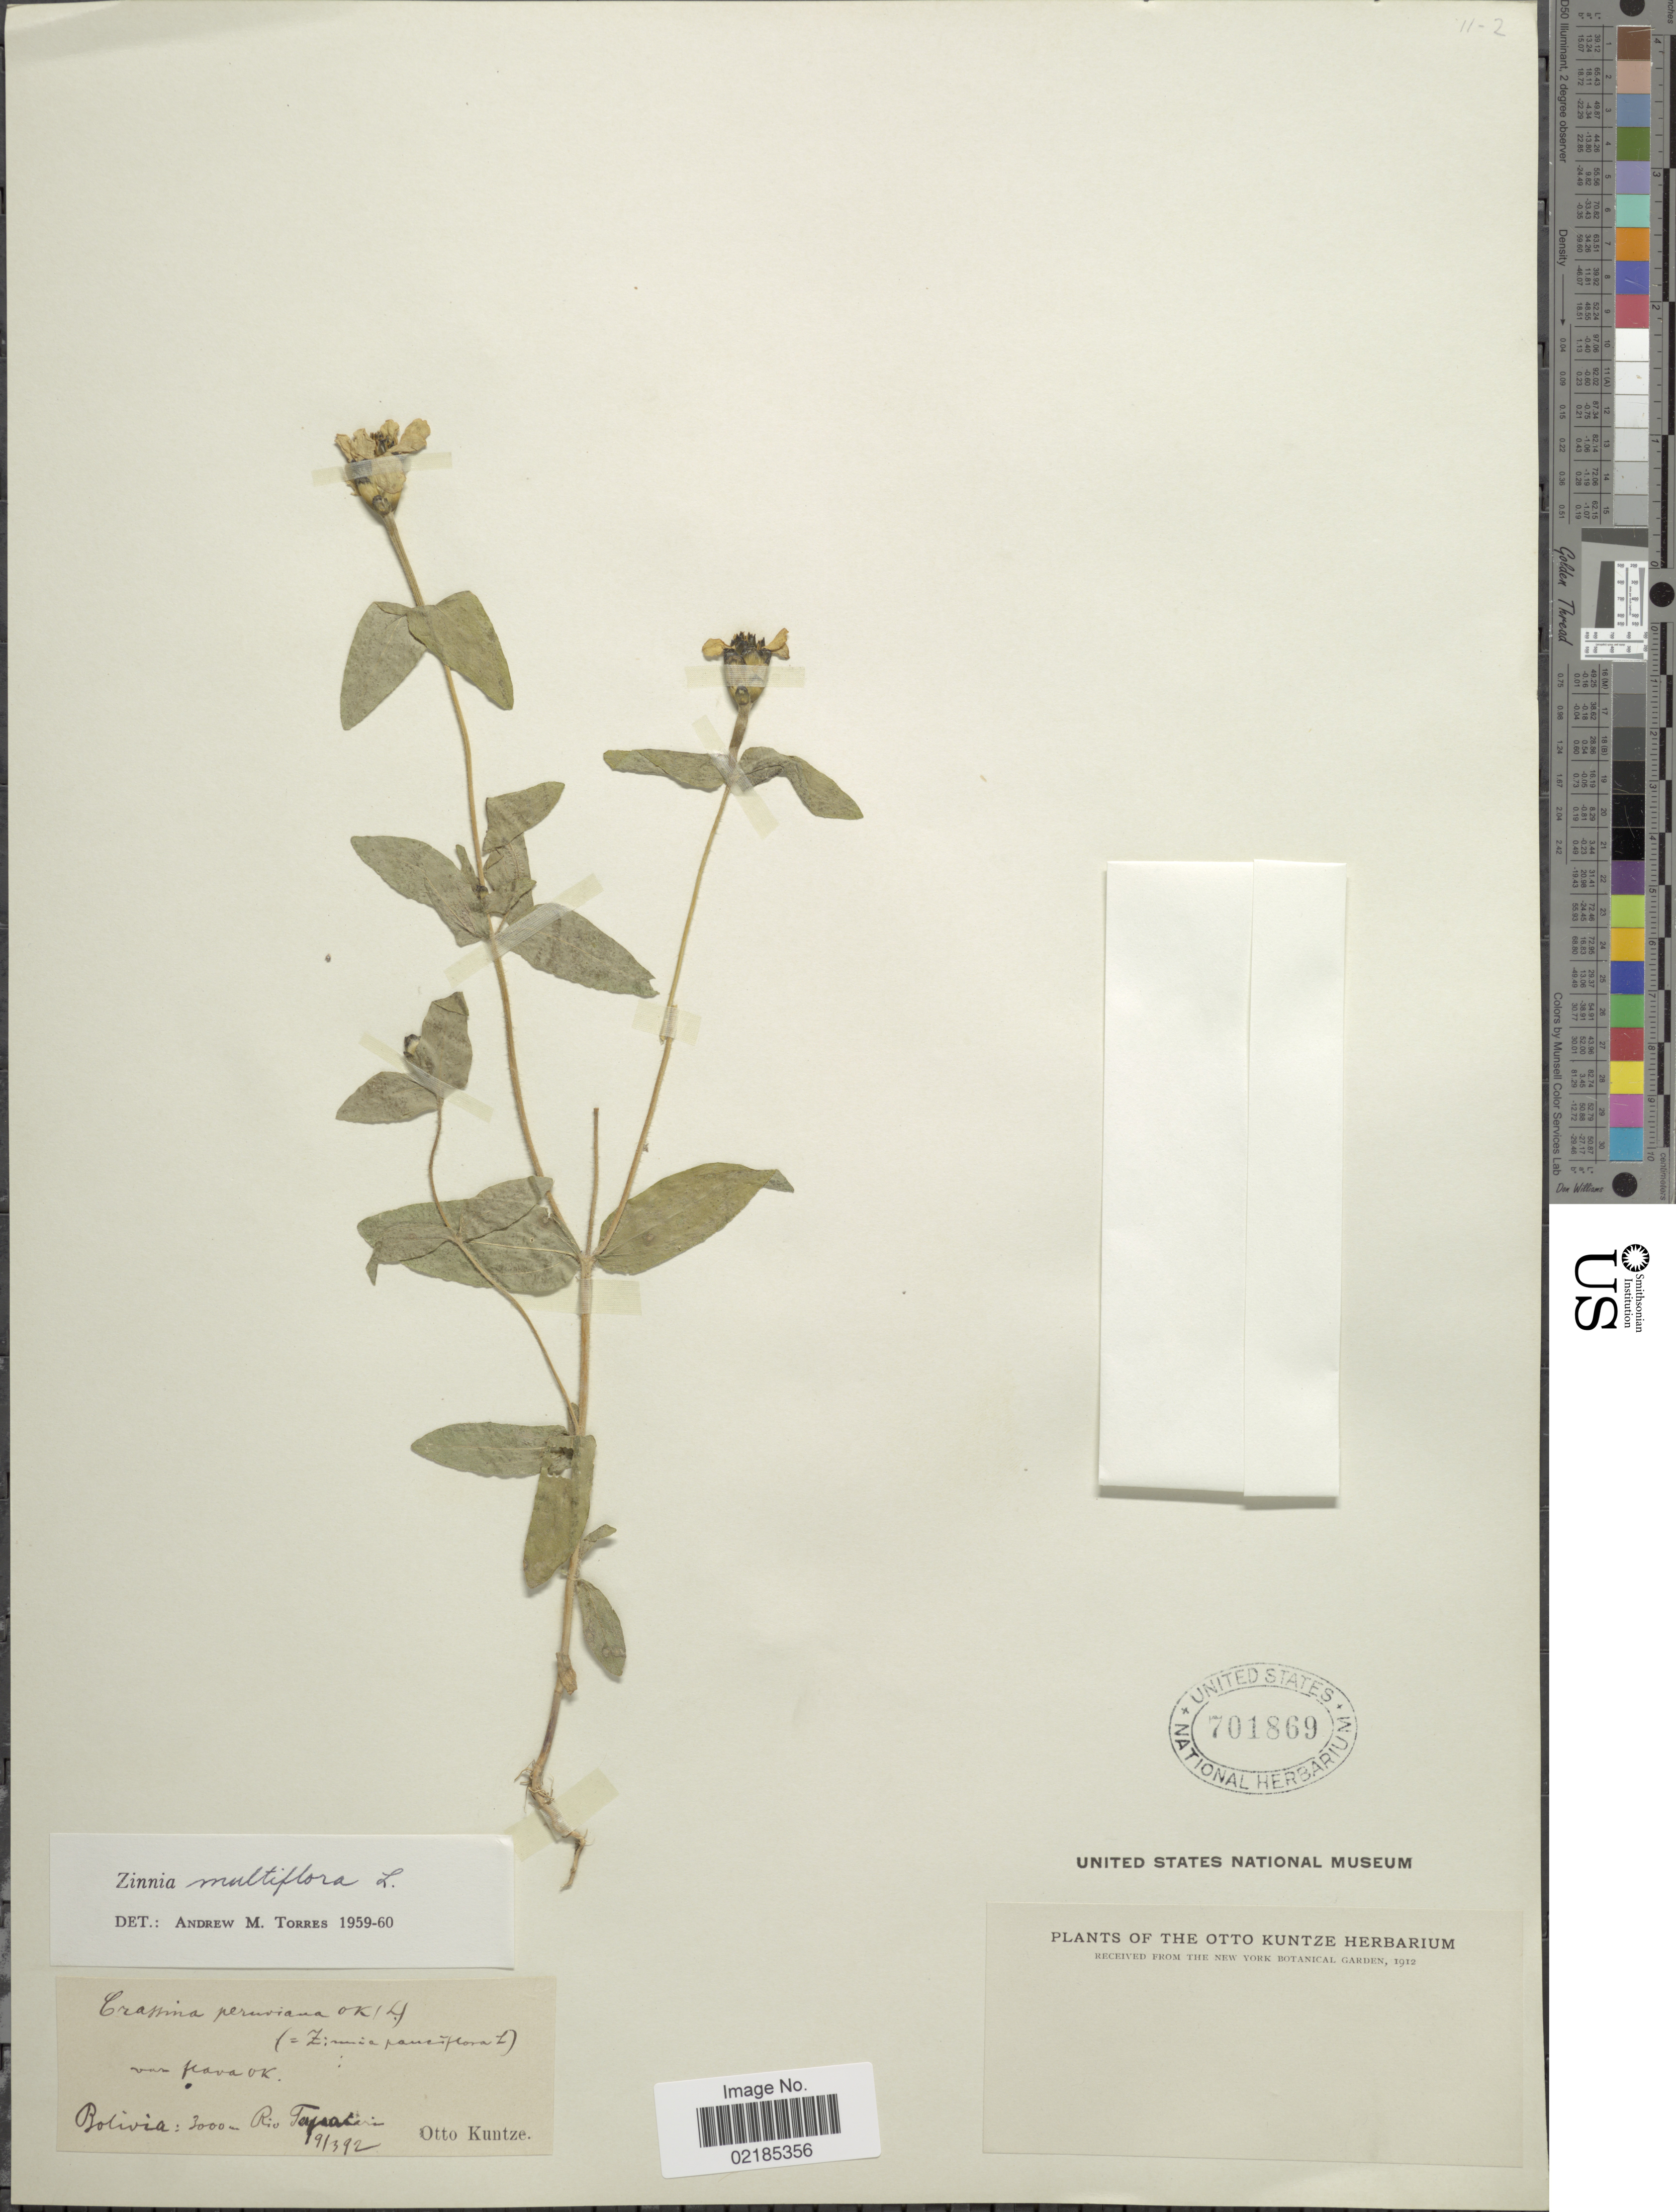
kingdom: Plantae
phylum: Tracheophyta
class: Magnoliopsida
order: Asterales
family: Asteraceae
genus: Zinnia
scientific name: Zinnia multiflora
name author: L.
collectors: C.E.O. Kuntze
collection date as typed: Transcribed d/m/y: 3/9/92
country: Bolivia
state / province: Cochabamba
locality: Rio Tapacari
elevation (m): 914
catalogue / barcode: US 701869